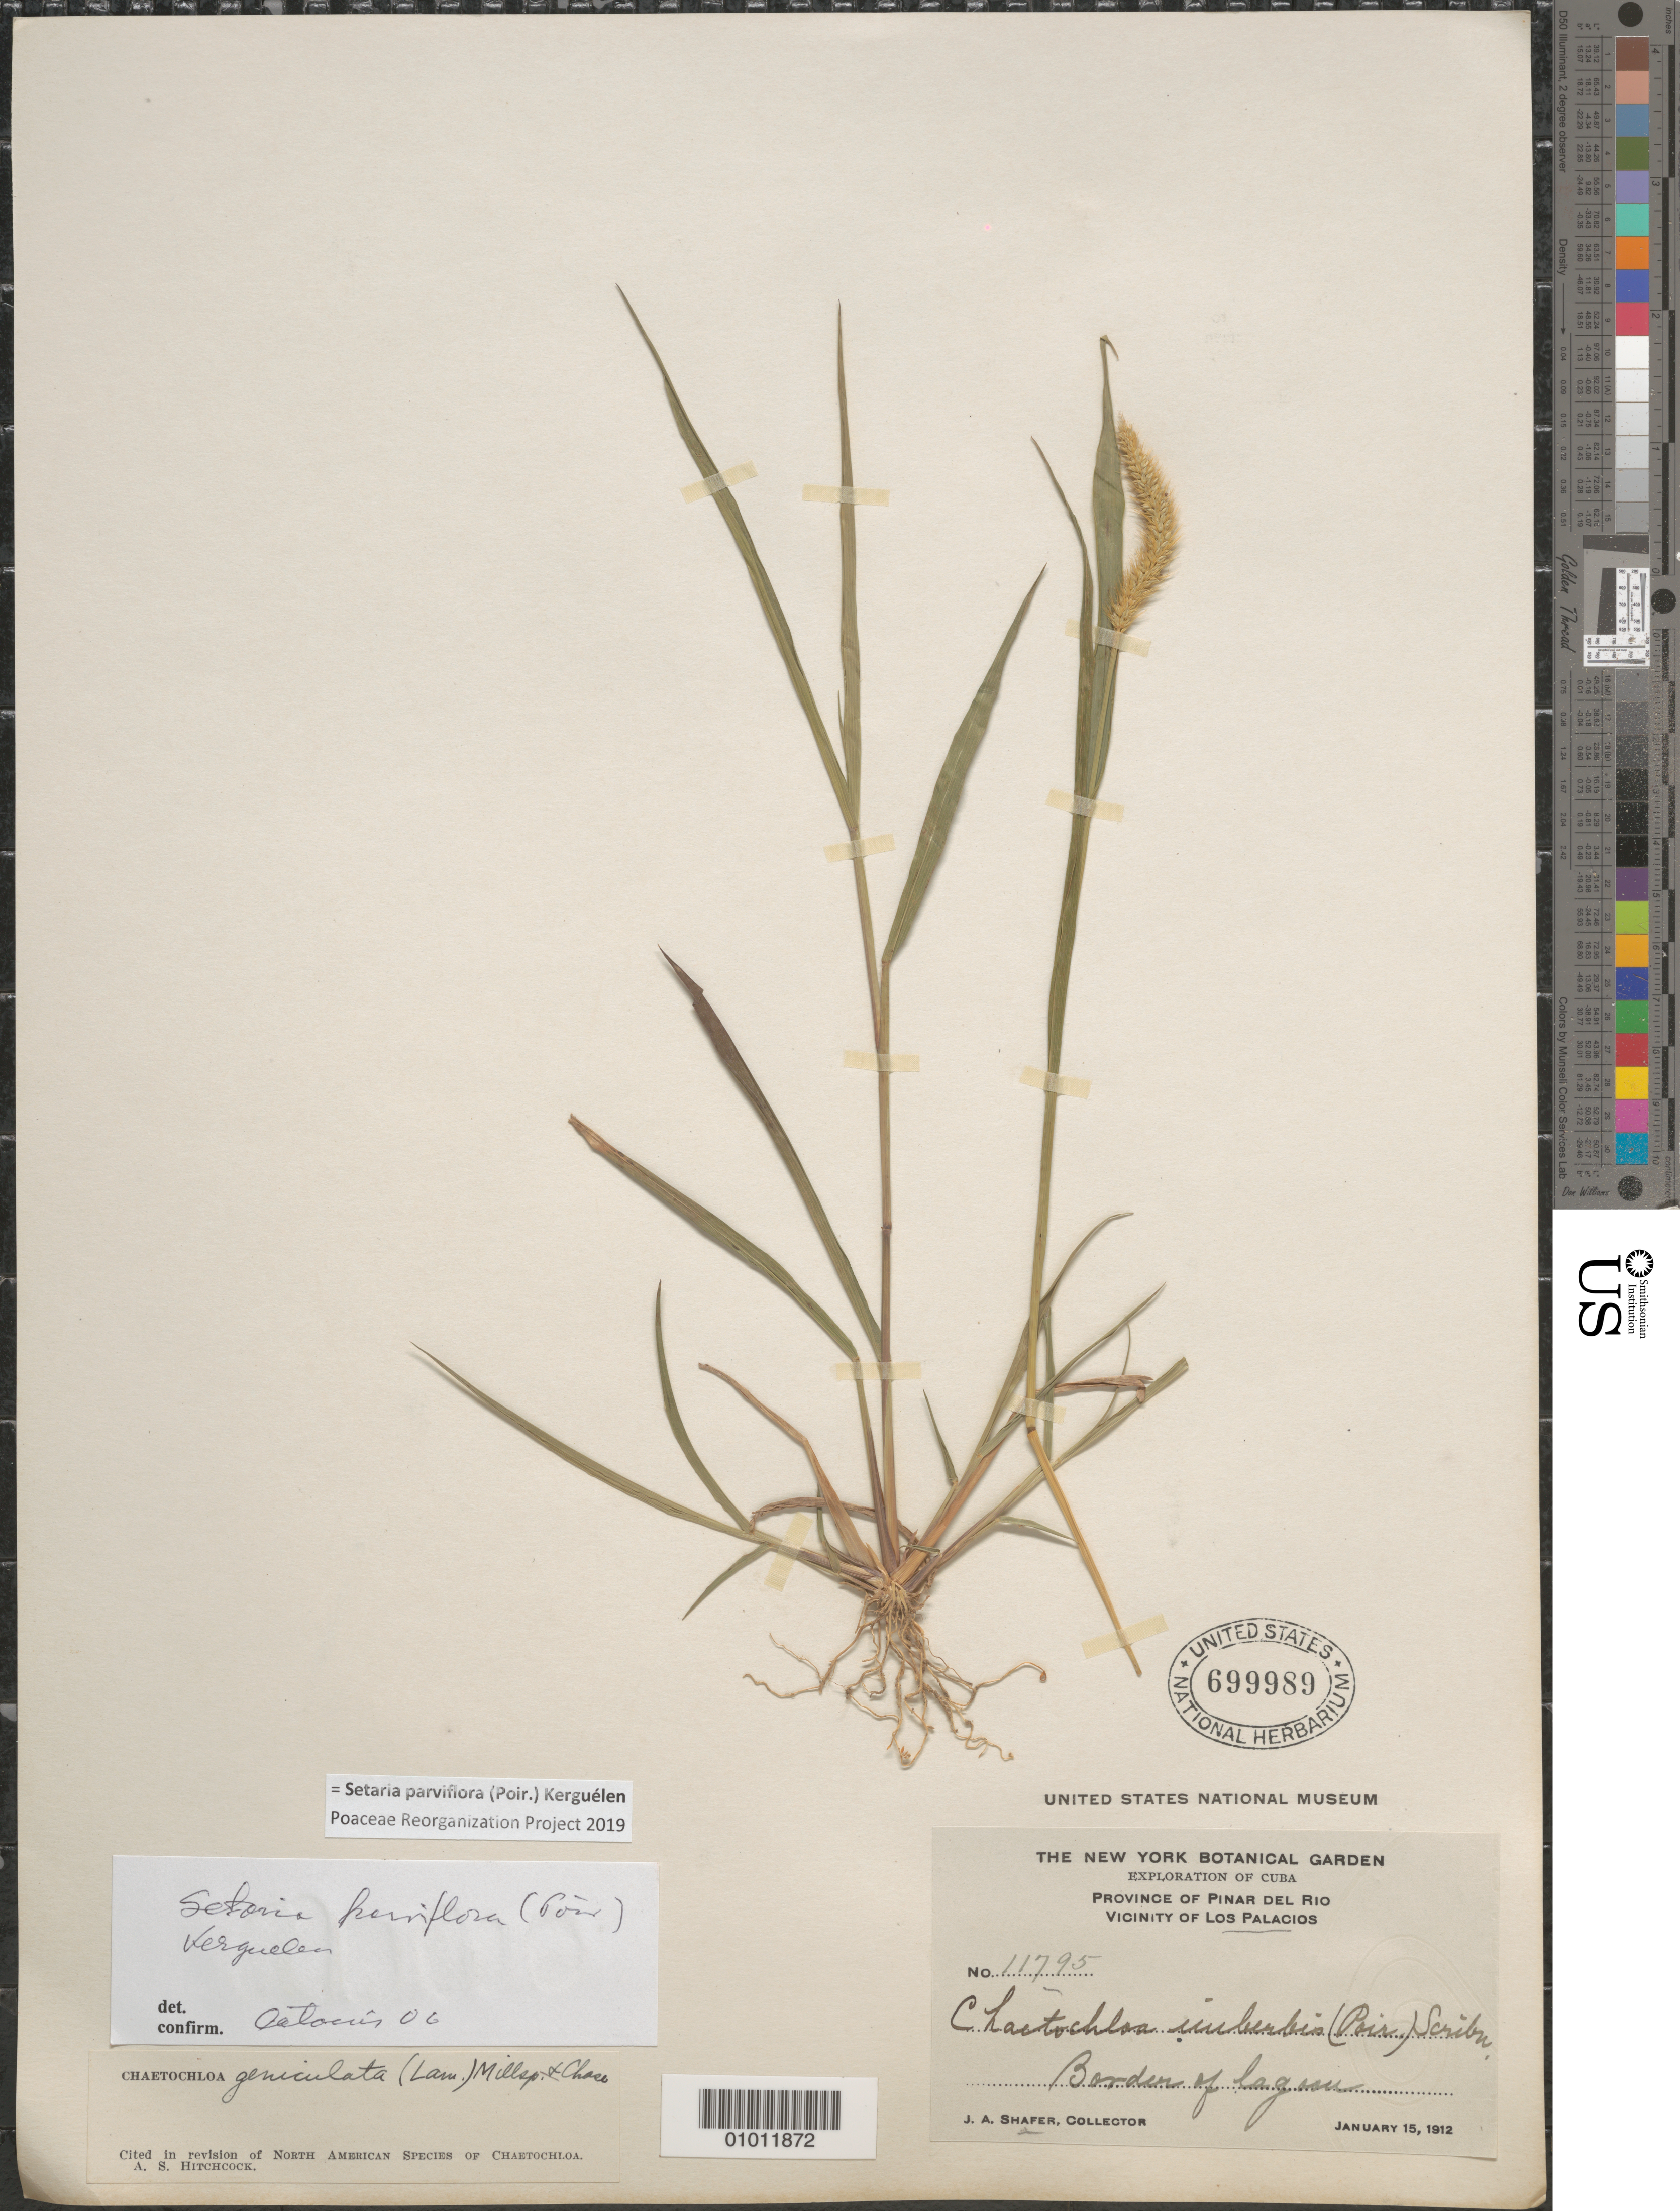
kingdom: Plantae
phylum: Tracheophyta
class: Liliopsida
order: Poales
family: Poaceae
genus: Setaria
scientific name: Setaria parviflora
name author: (Poir.) Kerguélen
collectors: J. A. Shafer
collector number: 11795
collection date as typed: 15 Jan 1912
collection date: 1912-01-15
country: Cuba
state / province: Pinar del Rio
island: Cuba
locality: Vicinity of Los Palacios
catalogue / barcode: US 699989